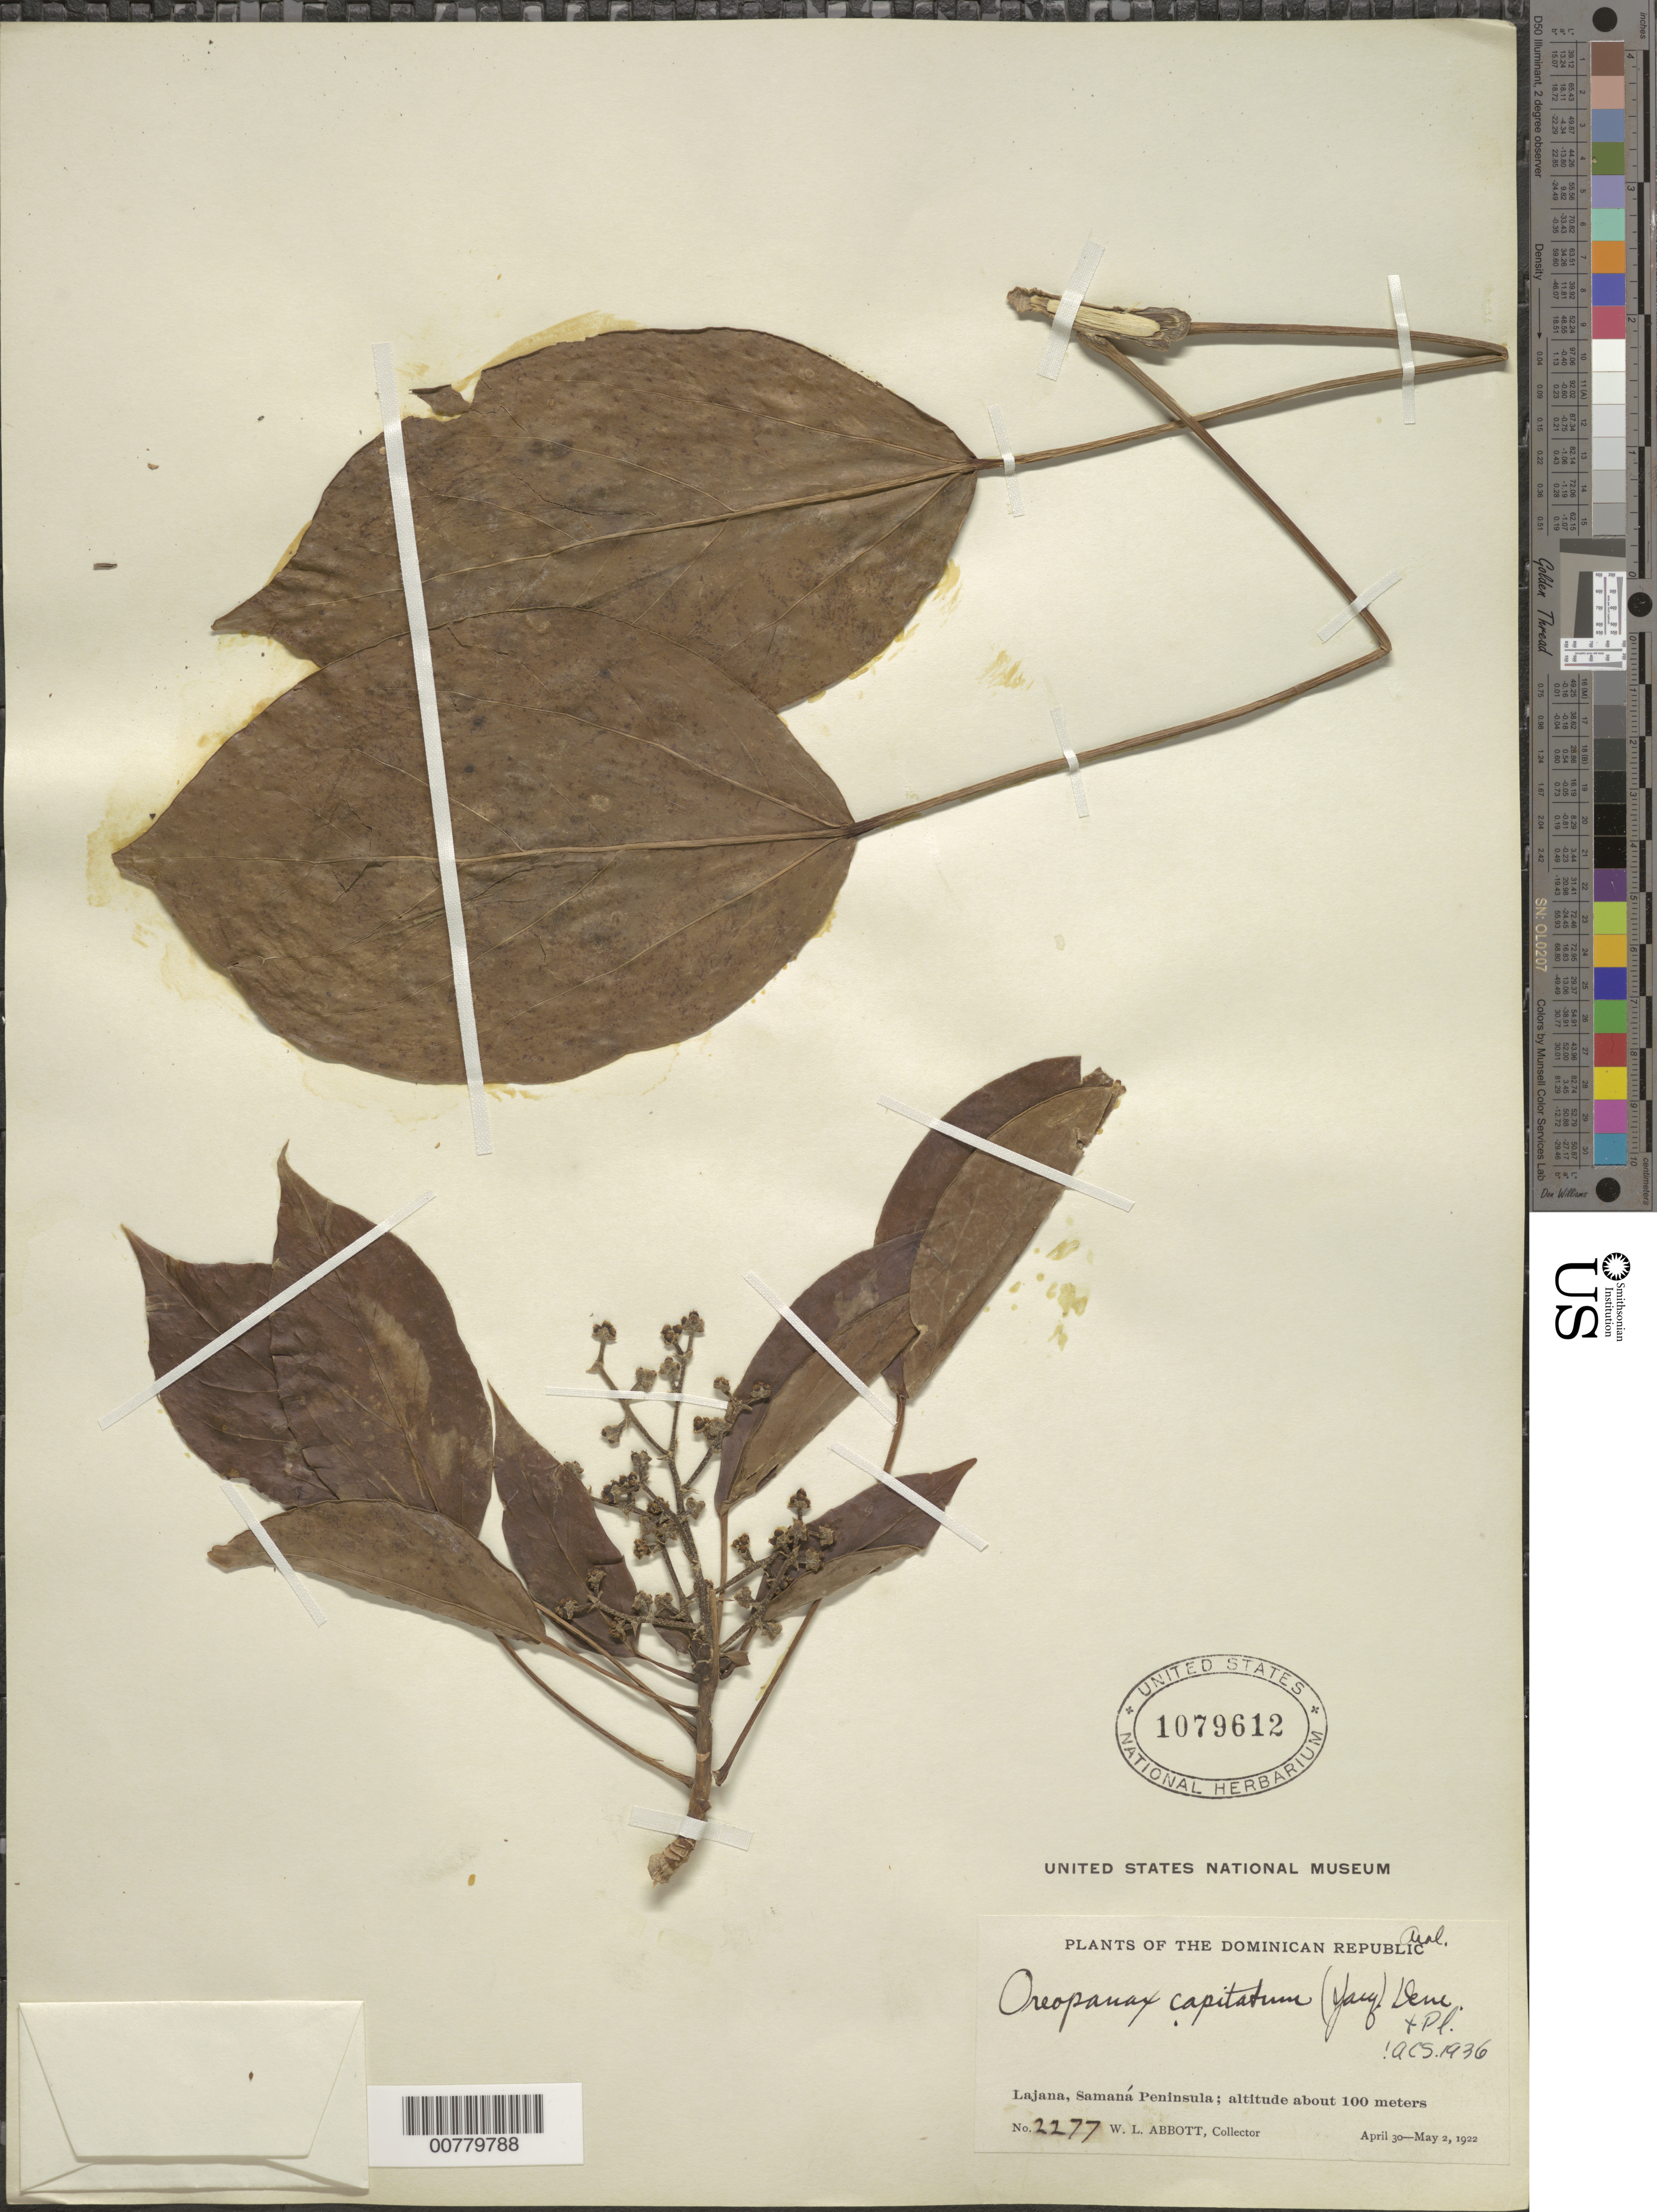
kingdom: Plantae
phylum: Tracheophyta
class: Magnoliopsida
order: Apiales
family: Araliaceae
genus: Oreopanax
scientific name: Oreopanax capitatus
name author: (Jacq.) Decne. & Planch.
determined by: Smith, A. C.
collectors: W. L. Abbott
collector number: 2277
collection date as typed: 30 Apr 1920 to 02 May 1920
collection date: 1920-04-30/1920-05-02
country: Dominican Republic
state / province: Samana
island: Hispaniola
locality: Peninsula of Samaná, Lajana.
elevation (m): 100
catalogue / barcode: US 1079612